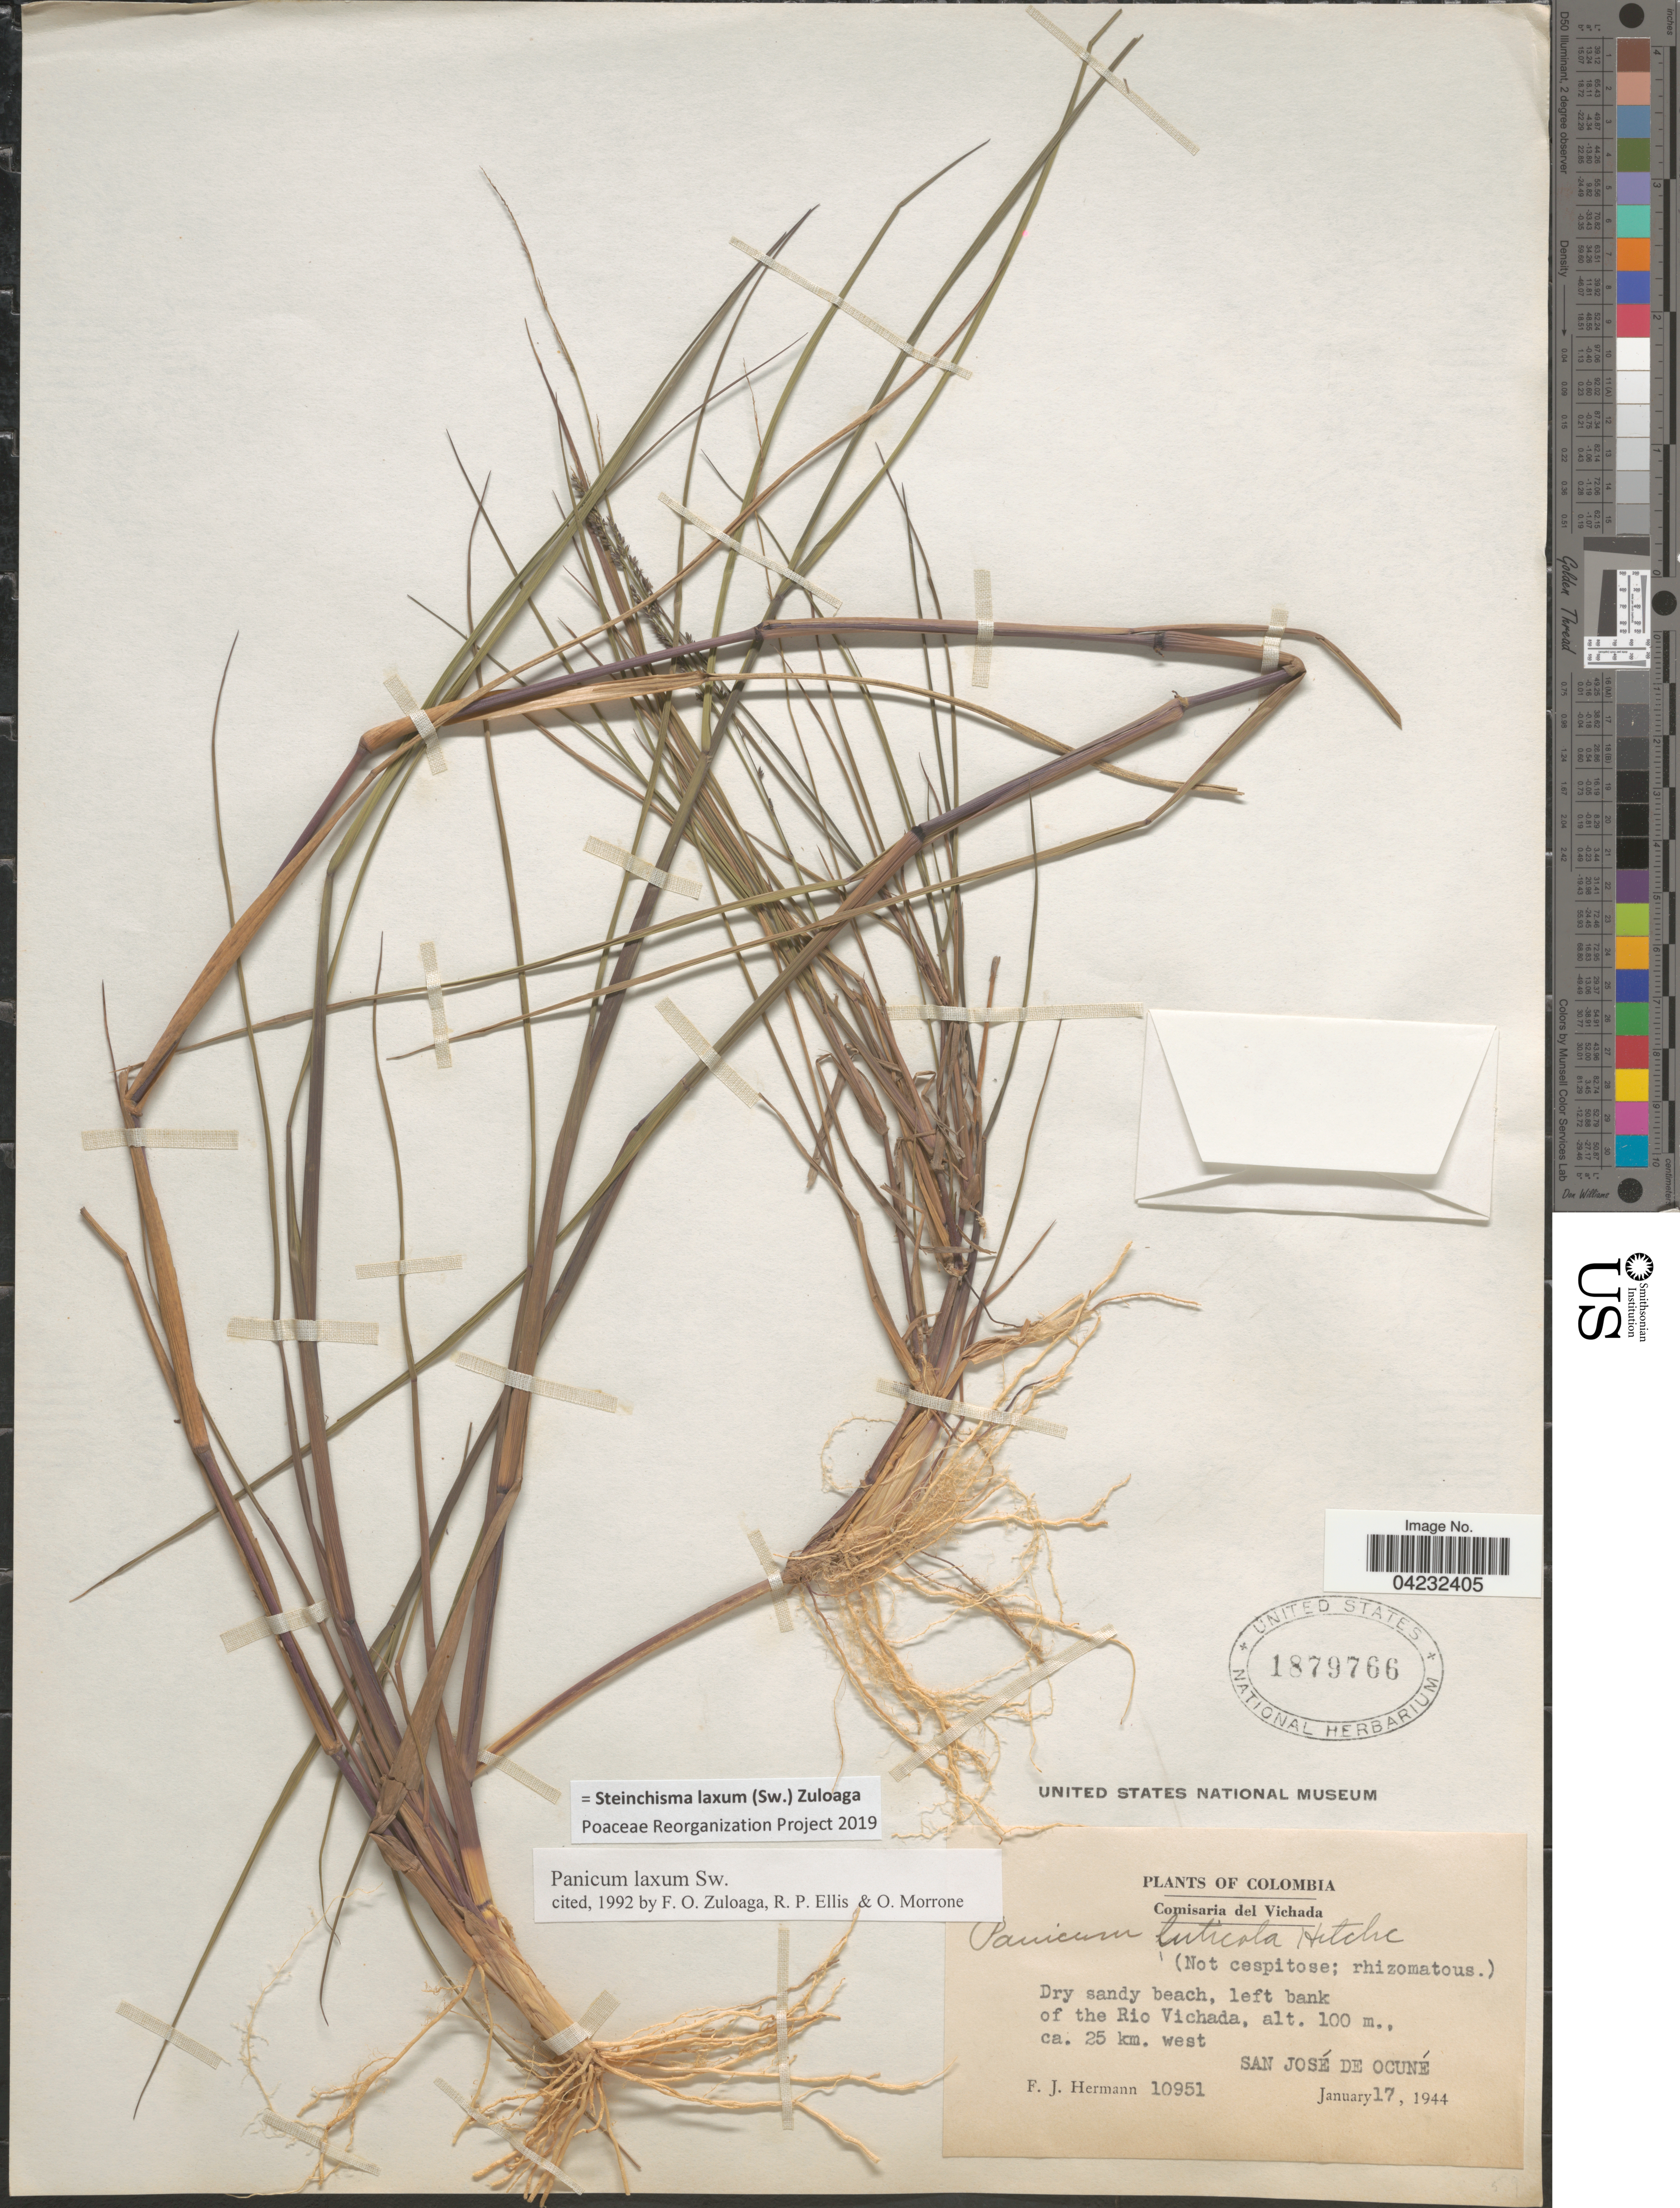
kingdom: Plantae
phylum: Tracheophyta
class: Liliopsida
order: Poales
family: Poaceae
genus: Steinchisma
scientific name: Steinchisma laxum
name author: (Sw.) Zuloaga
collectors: F. J. Hermann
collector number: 10951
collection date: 1944-01-17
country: Colombia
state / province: Vichada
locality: Comisaria del Vichada. Dry sandy beach, left bank of the Rio Vichada, ca. 25 km. west San José de Ocuné.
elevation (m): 100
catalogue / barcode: US 1879766